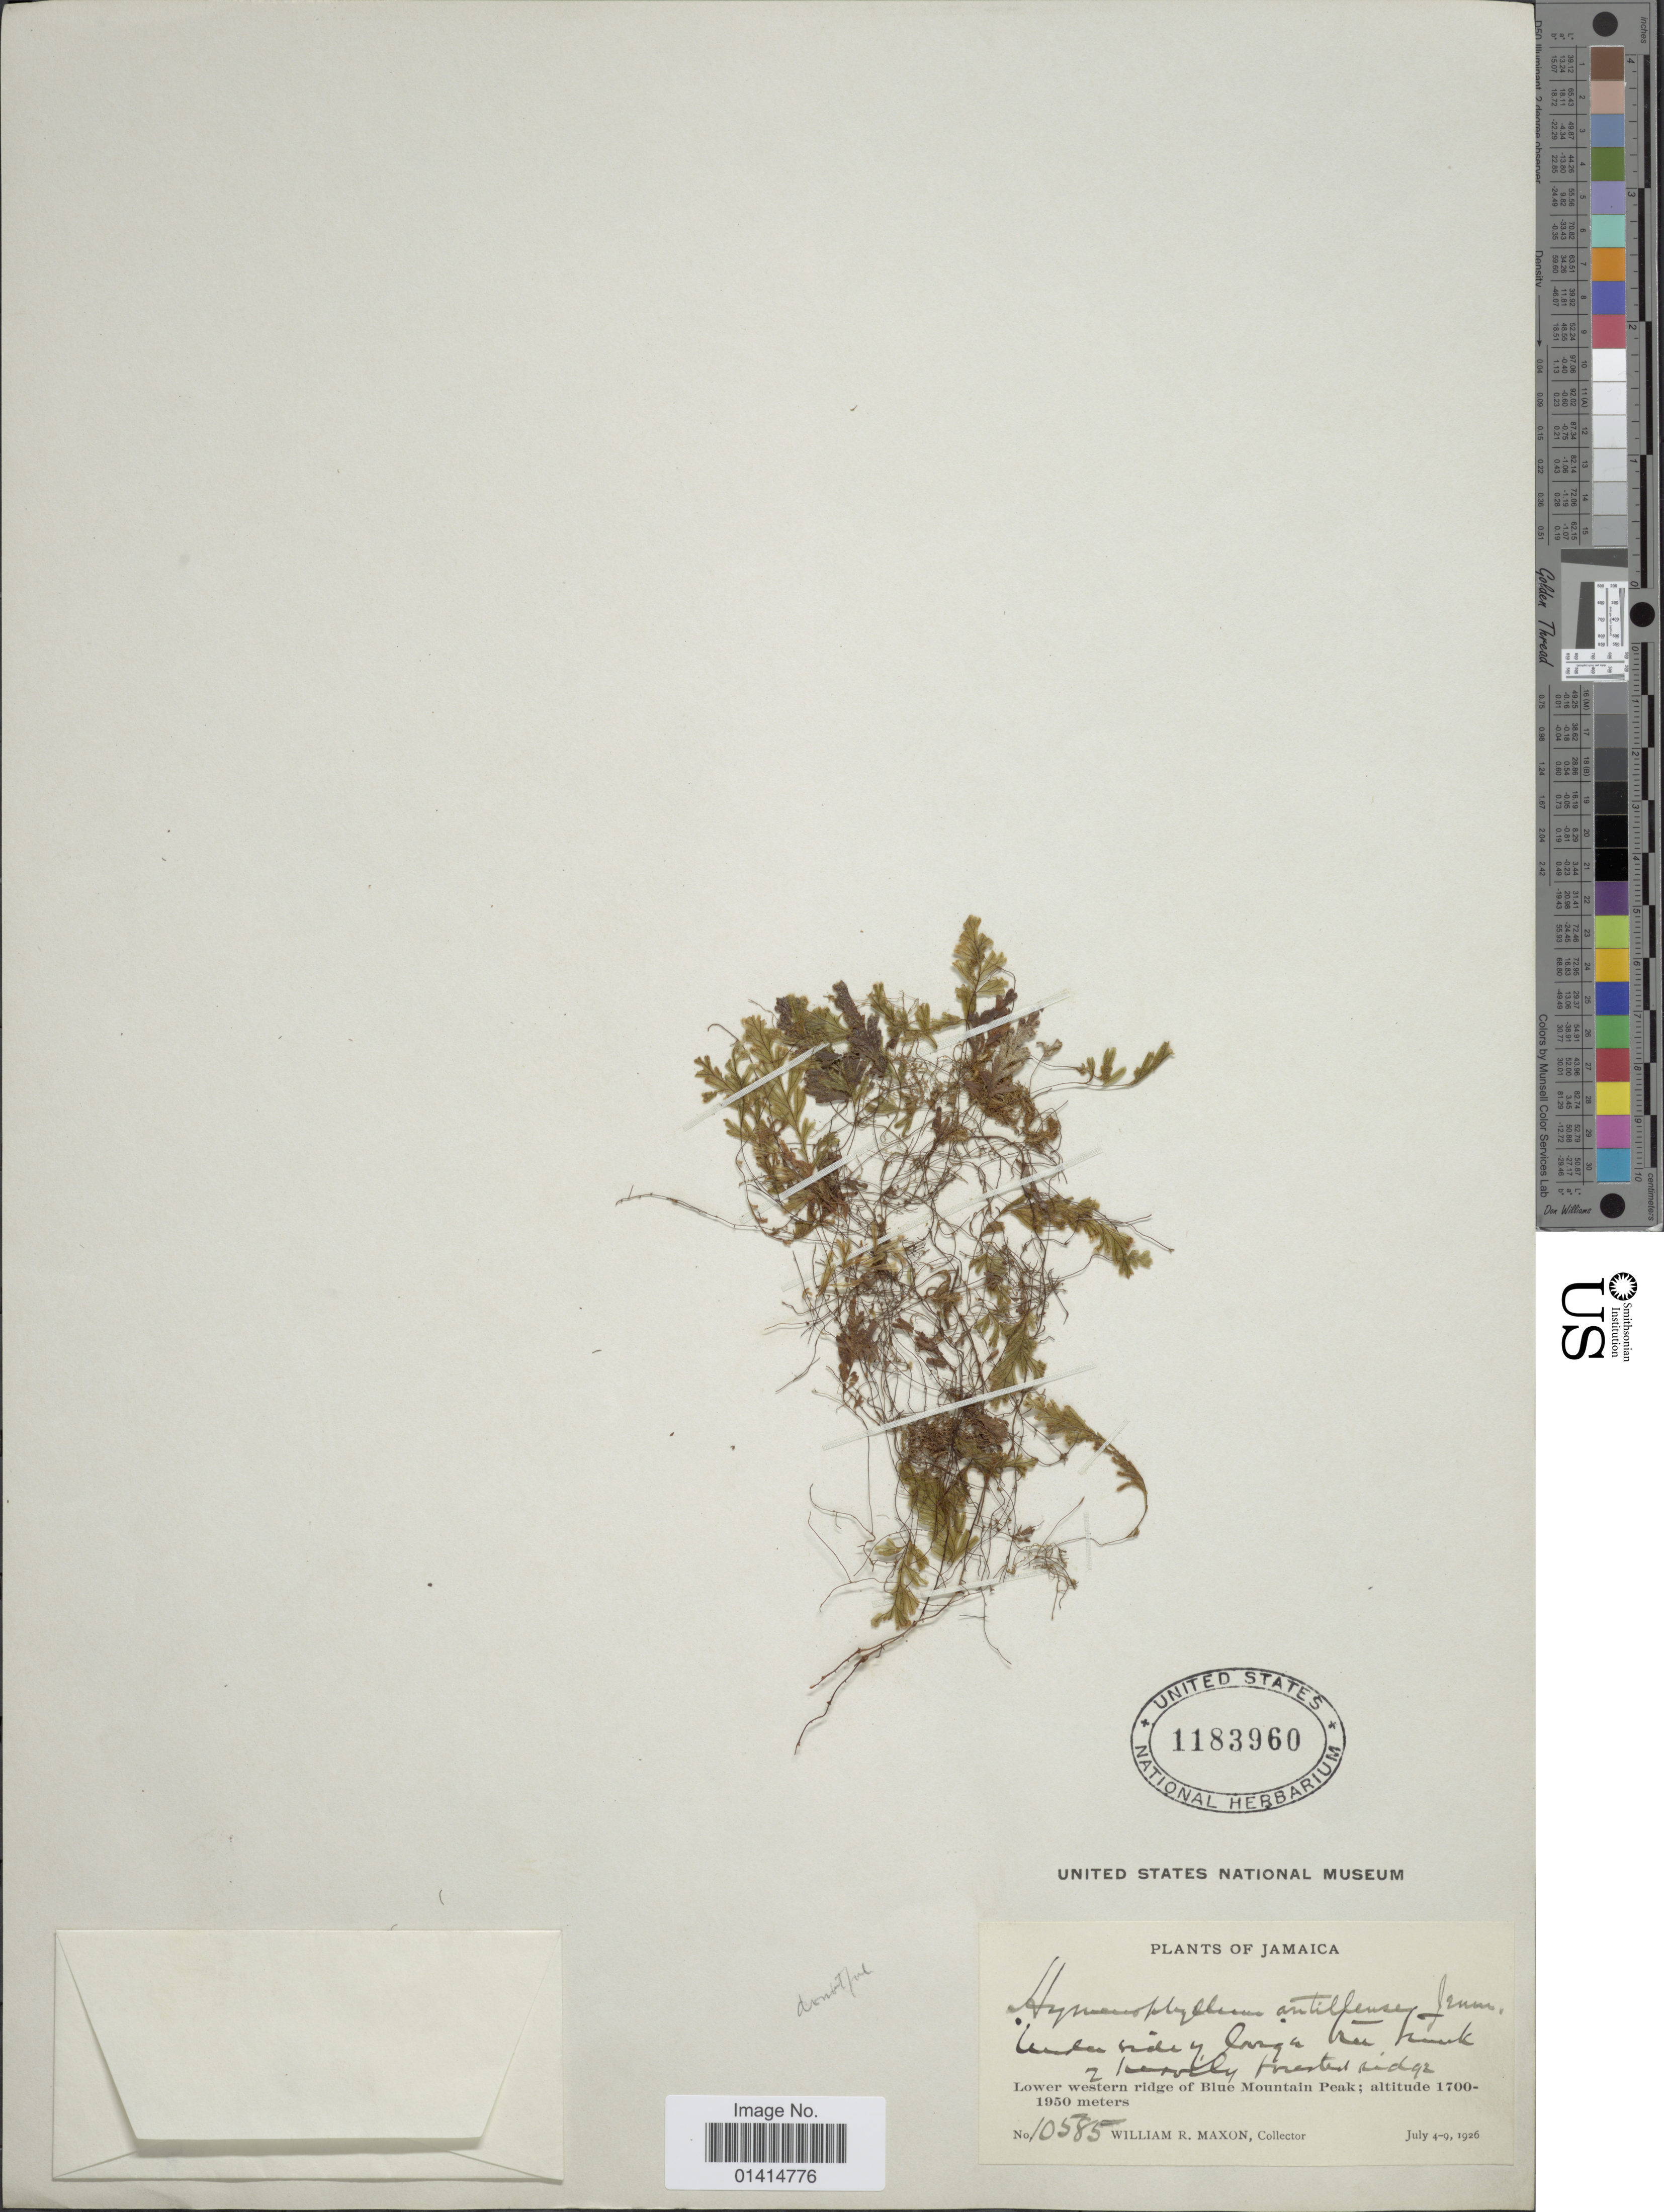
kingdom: Plantae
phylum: Tracheophyta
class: Polypodiopsida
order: Hymenophyllales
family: Hymenophyllaceae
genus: Hymenophyllum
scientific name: Hymenophyllum antillense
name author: Jenman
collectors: W. R. Maxon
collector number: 10585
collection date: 1926-07-04/1926-07-09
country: Jamaica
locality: Lower western ridge of Blue Moluntain Peak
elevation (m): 1700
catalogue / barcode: US 1183960